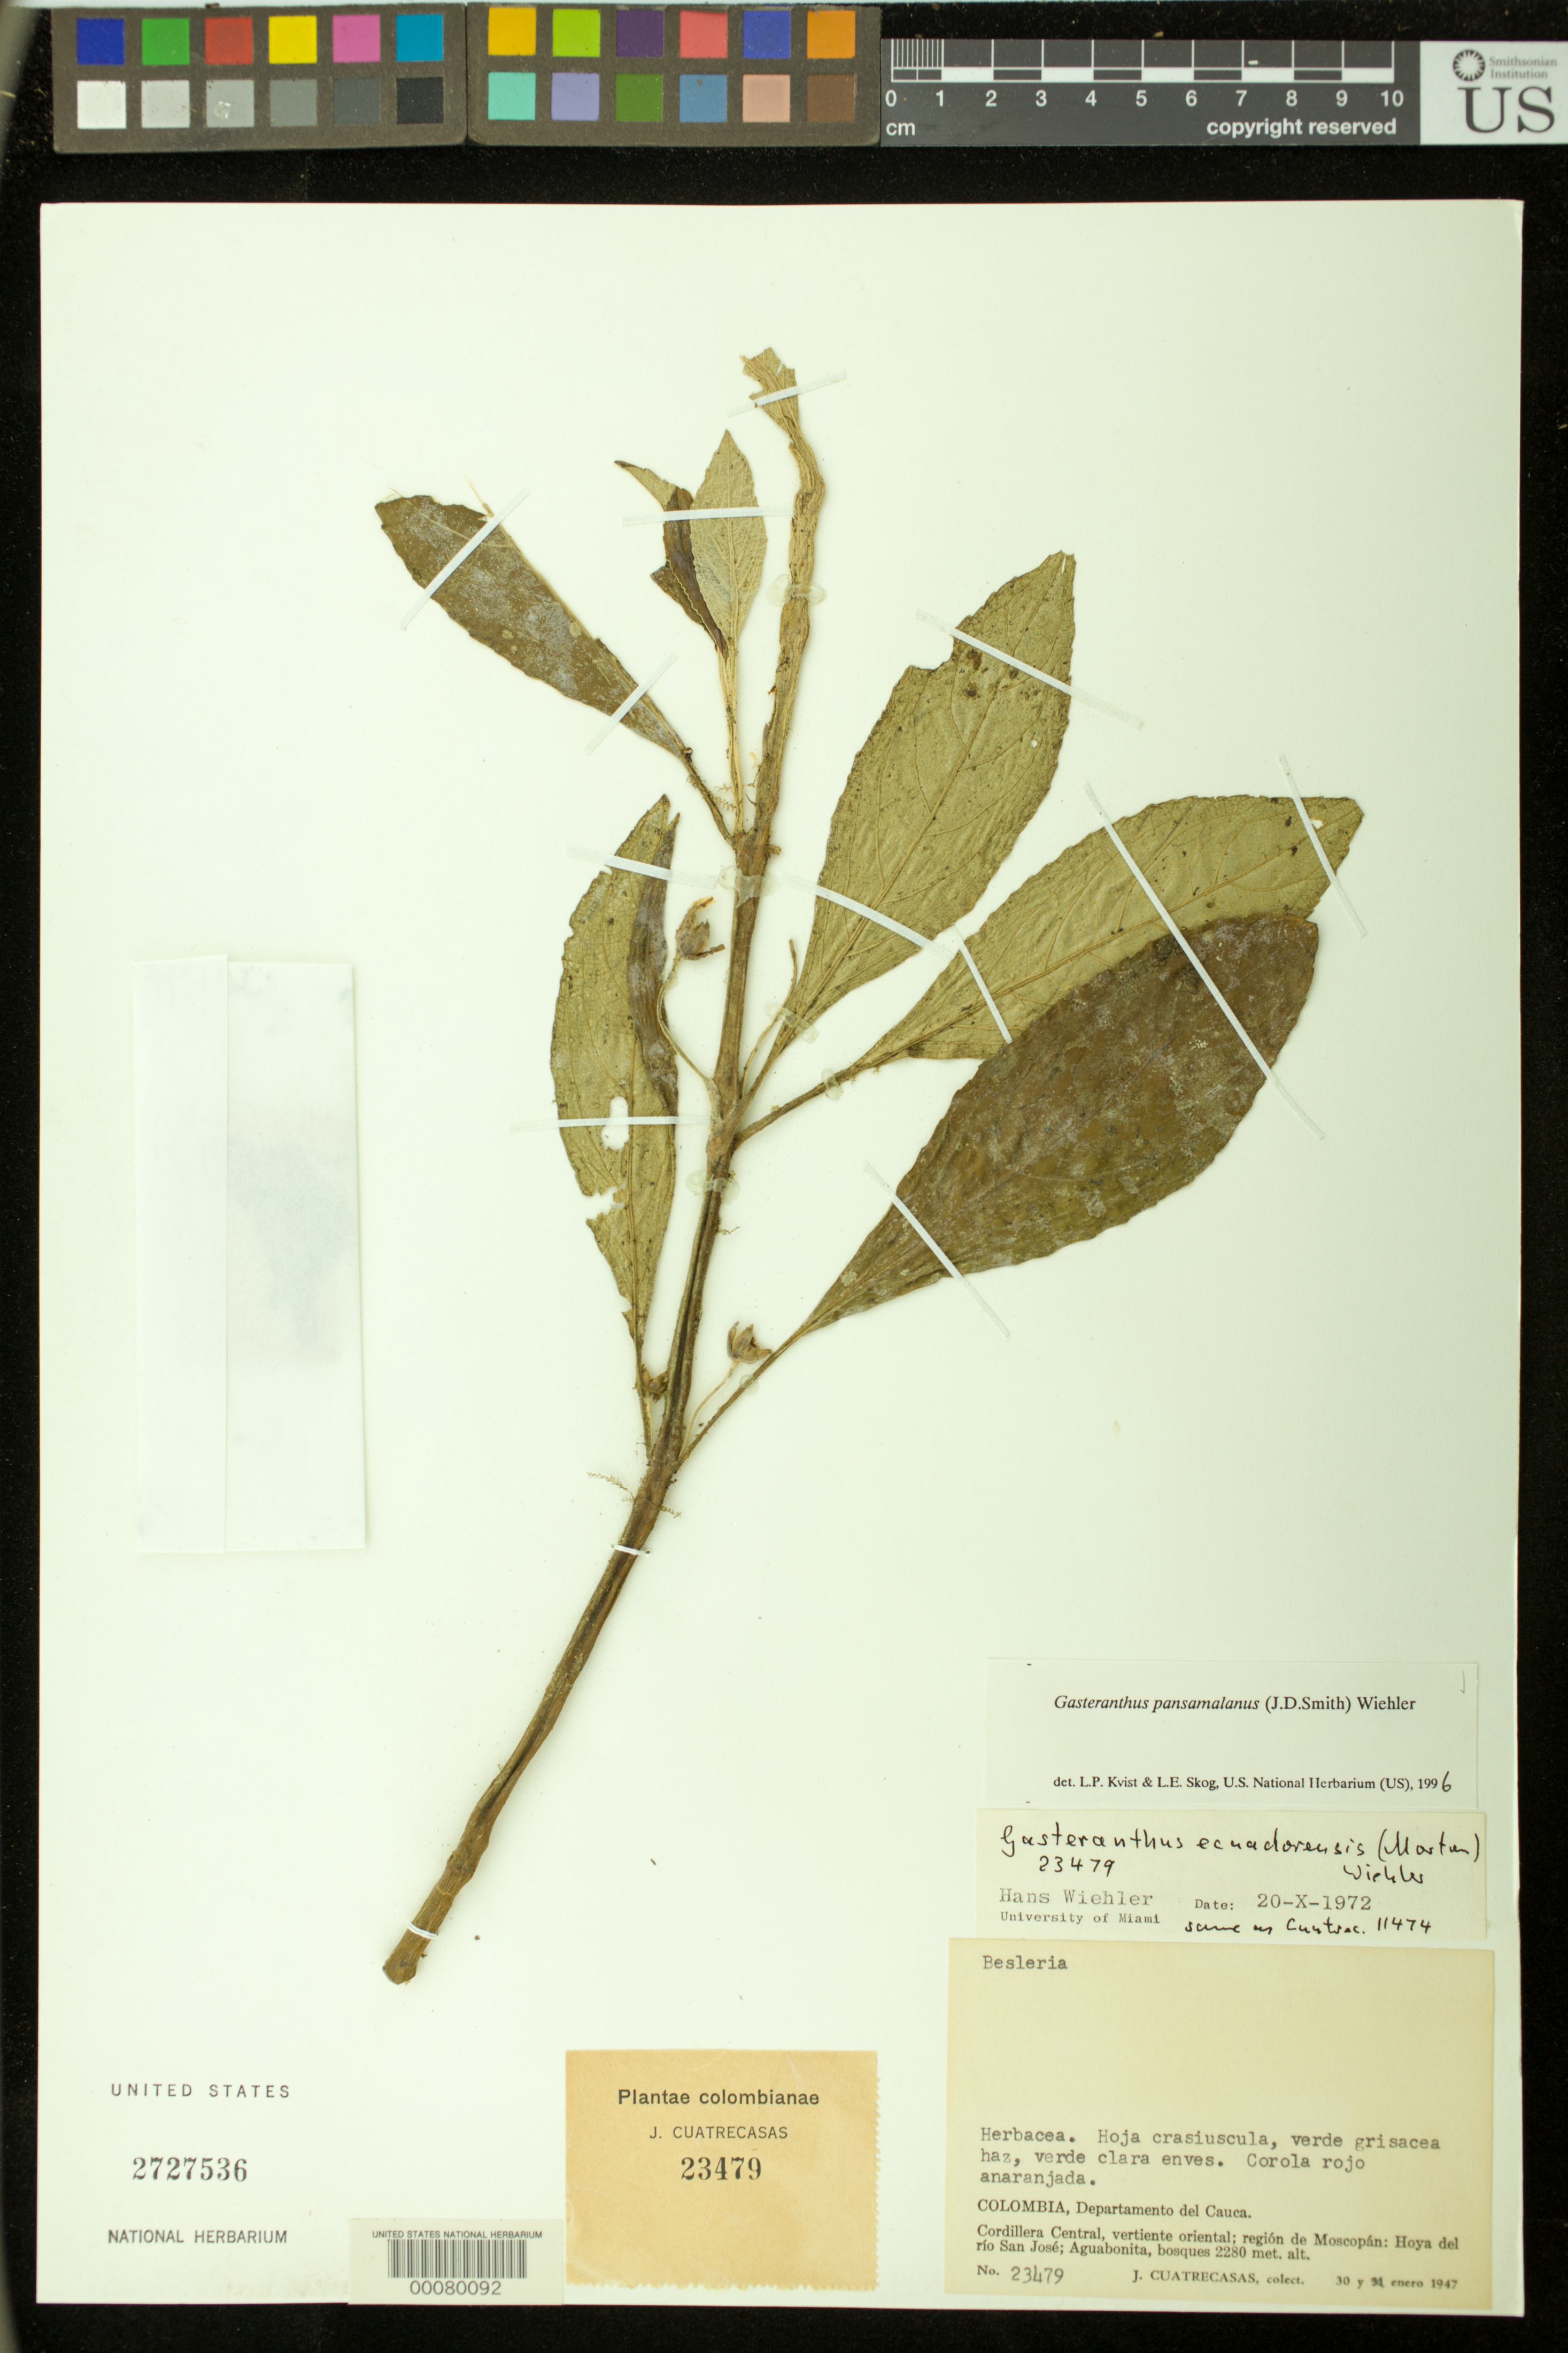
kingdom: Plantae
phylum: Tracheophyta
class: Magnoliopsida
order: Lamiales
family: Gesneriaceae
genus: Gasteranthus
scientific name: Gasteranthus pansamalanus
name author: (Donn. Sm.) Wiehler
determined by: Skog, Laurence E.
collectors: J. Cuatrecasas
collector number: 23479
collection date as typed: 30 Jan 1947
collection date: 1947-01-30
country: Colombia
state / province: Cauca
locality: Cordillera Central, vertiente oriental; región de Moscopán: Hoya del río San José; Aguabonita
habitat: Bosques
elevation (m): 2280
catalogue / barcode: US 2727536